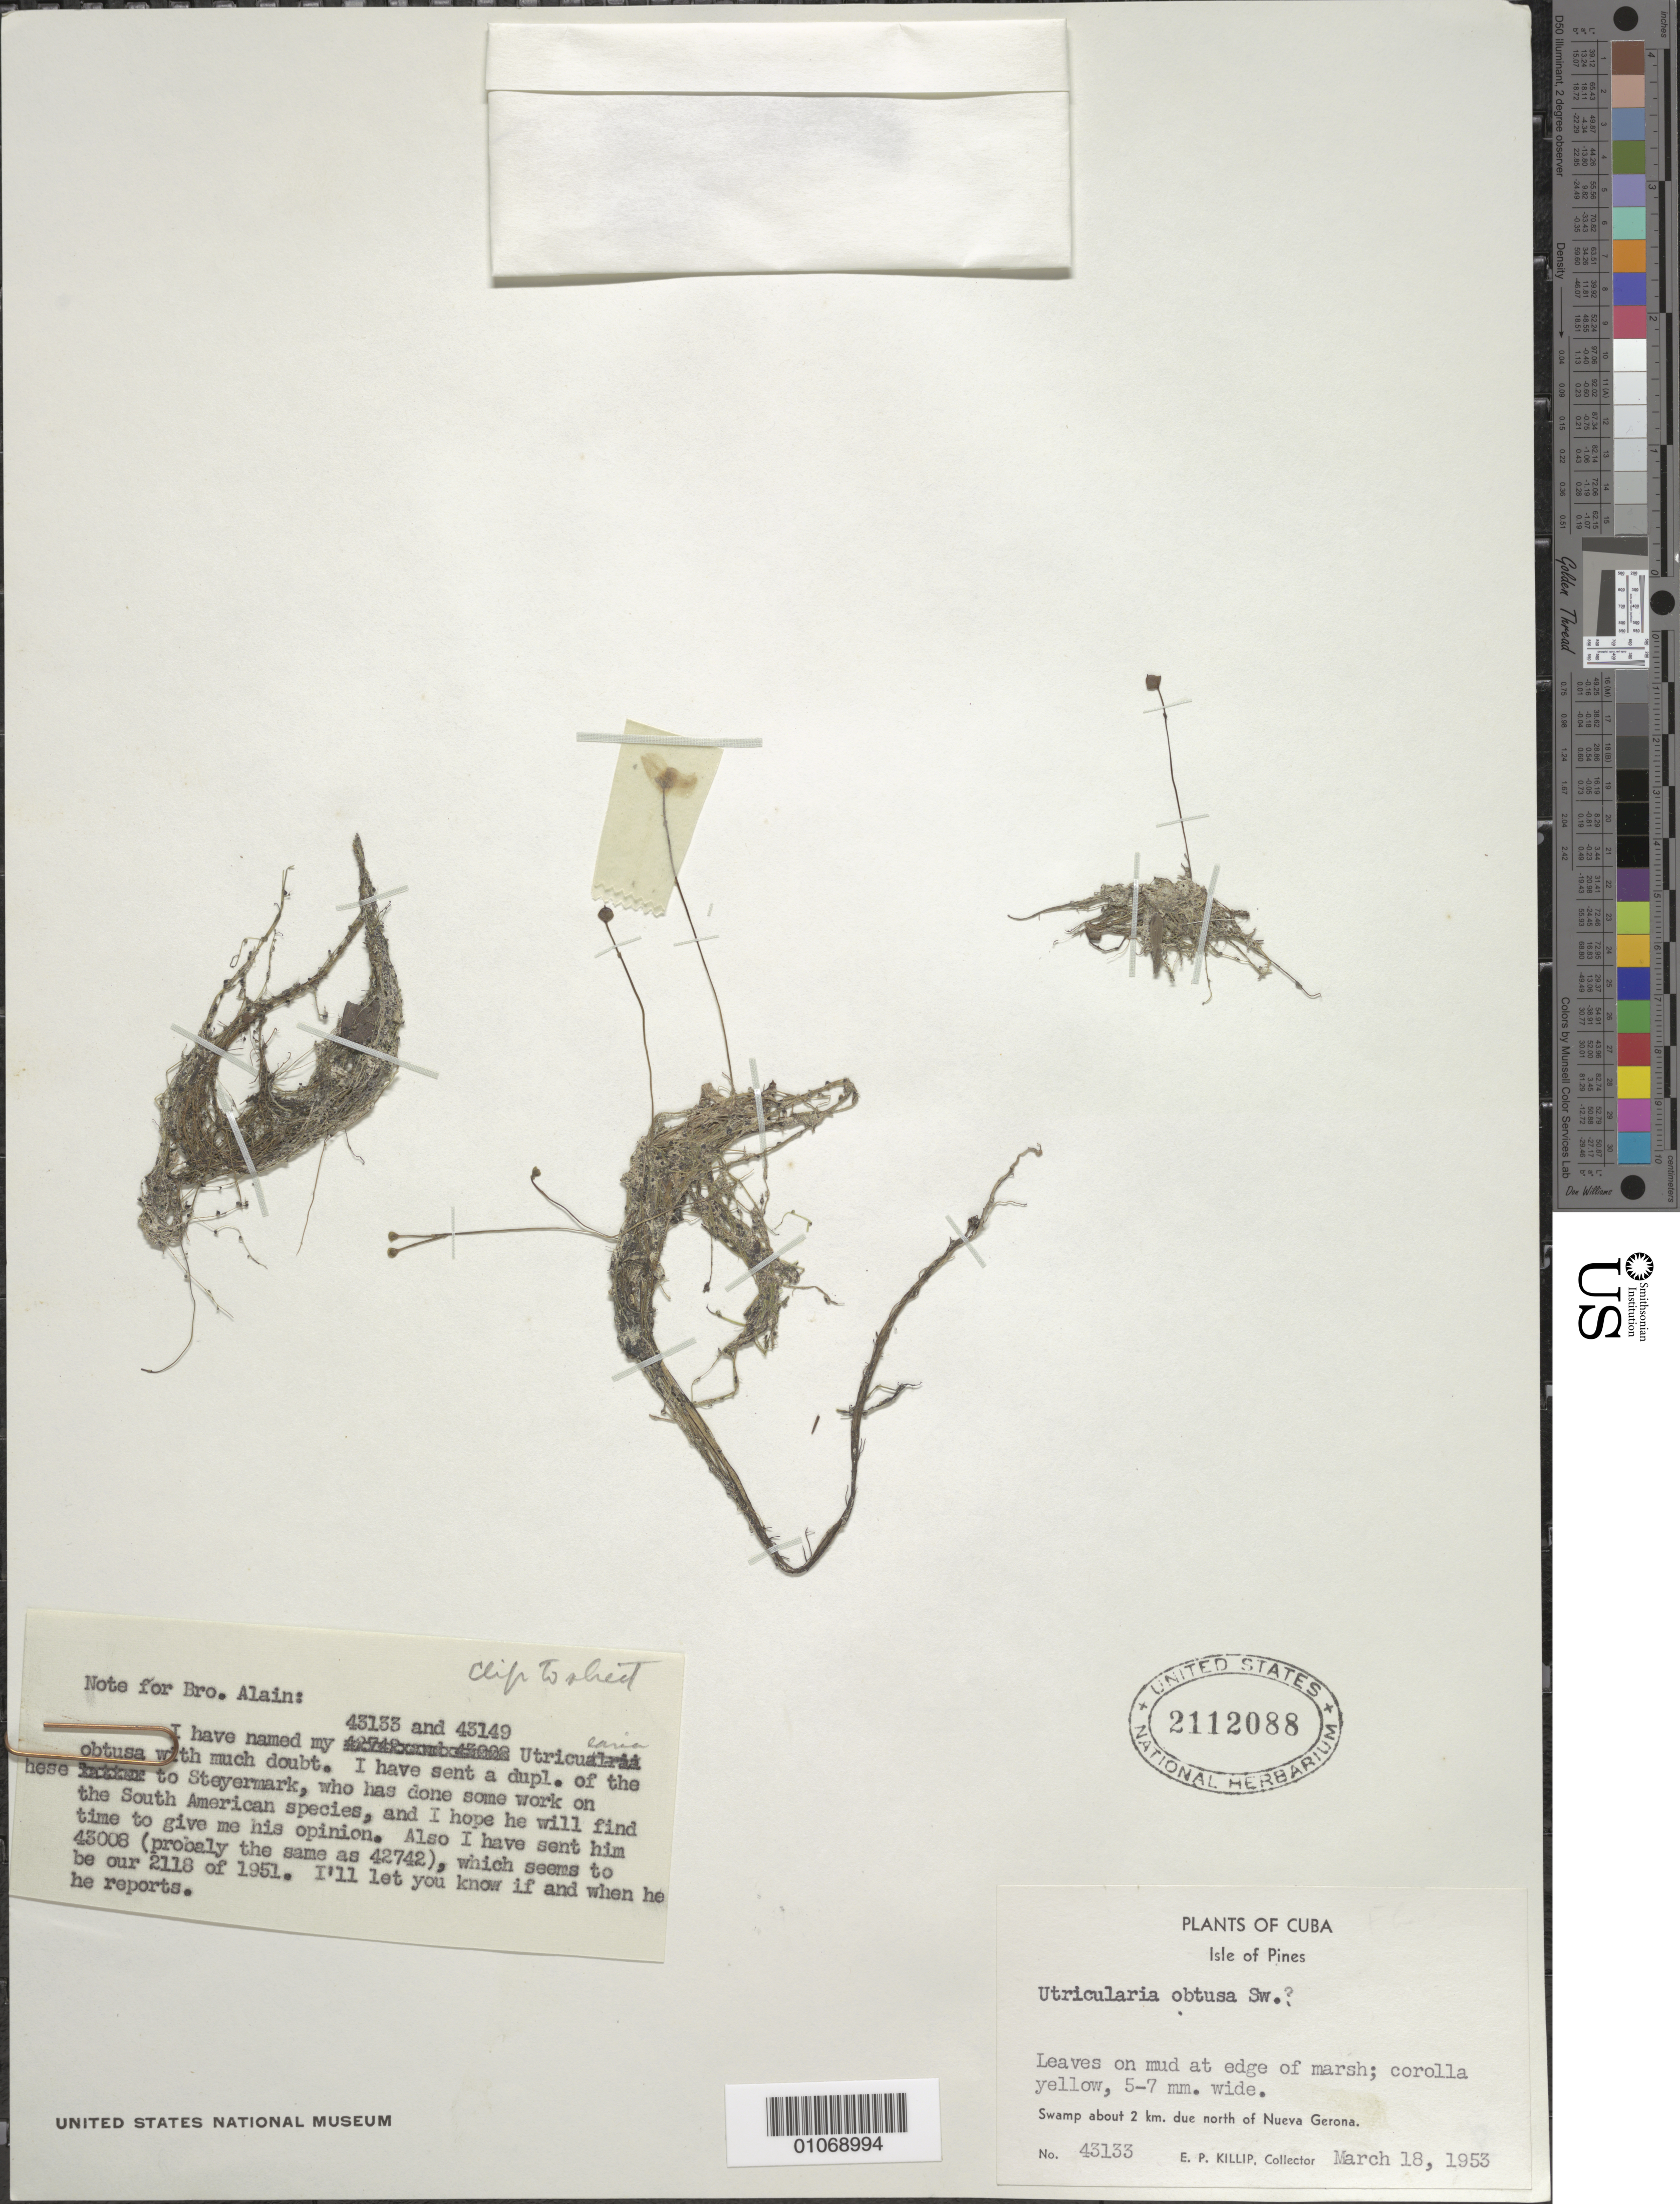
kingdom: Plantae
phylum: Tracheophyta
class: Magnoliopsida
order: Lamiales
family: Lentibulariaceae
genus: Utricularia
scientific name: Utricularia gibba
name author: L.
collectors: E. P. Killip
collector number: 43133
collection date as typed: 18 Mar 1953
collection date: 1953-03-18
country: Cuba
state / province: Isla de La Juventud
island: Isla de la Juventud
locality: Swamp about 2 km due north of Nueva Gerona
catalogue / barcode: US 2112088